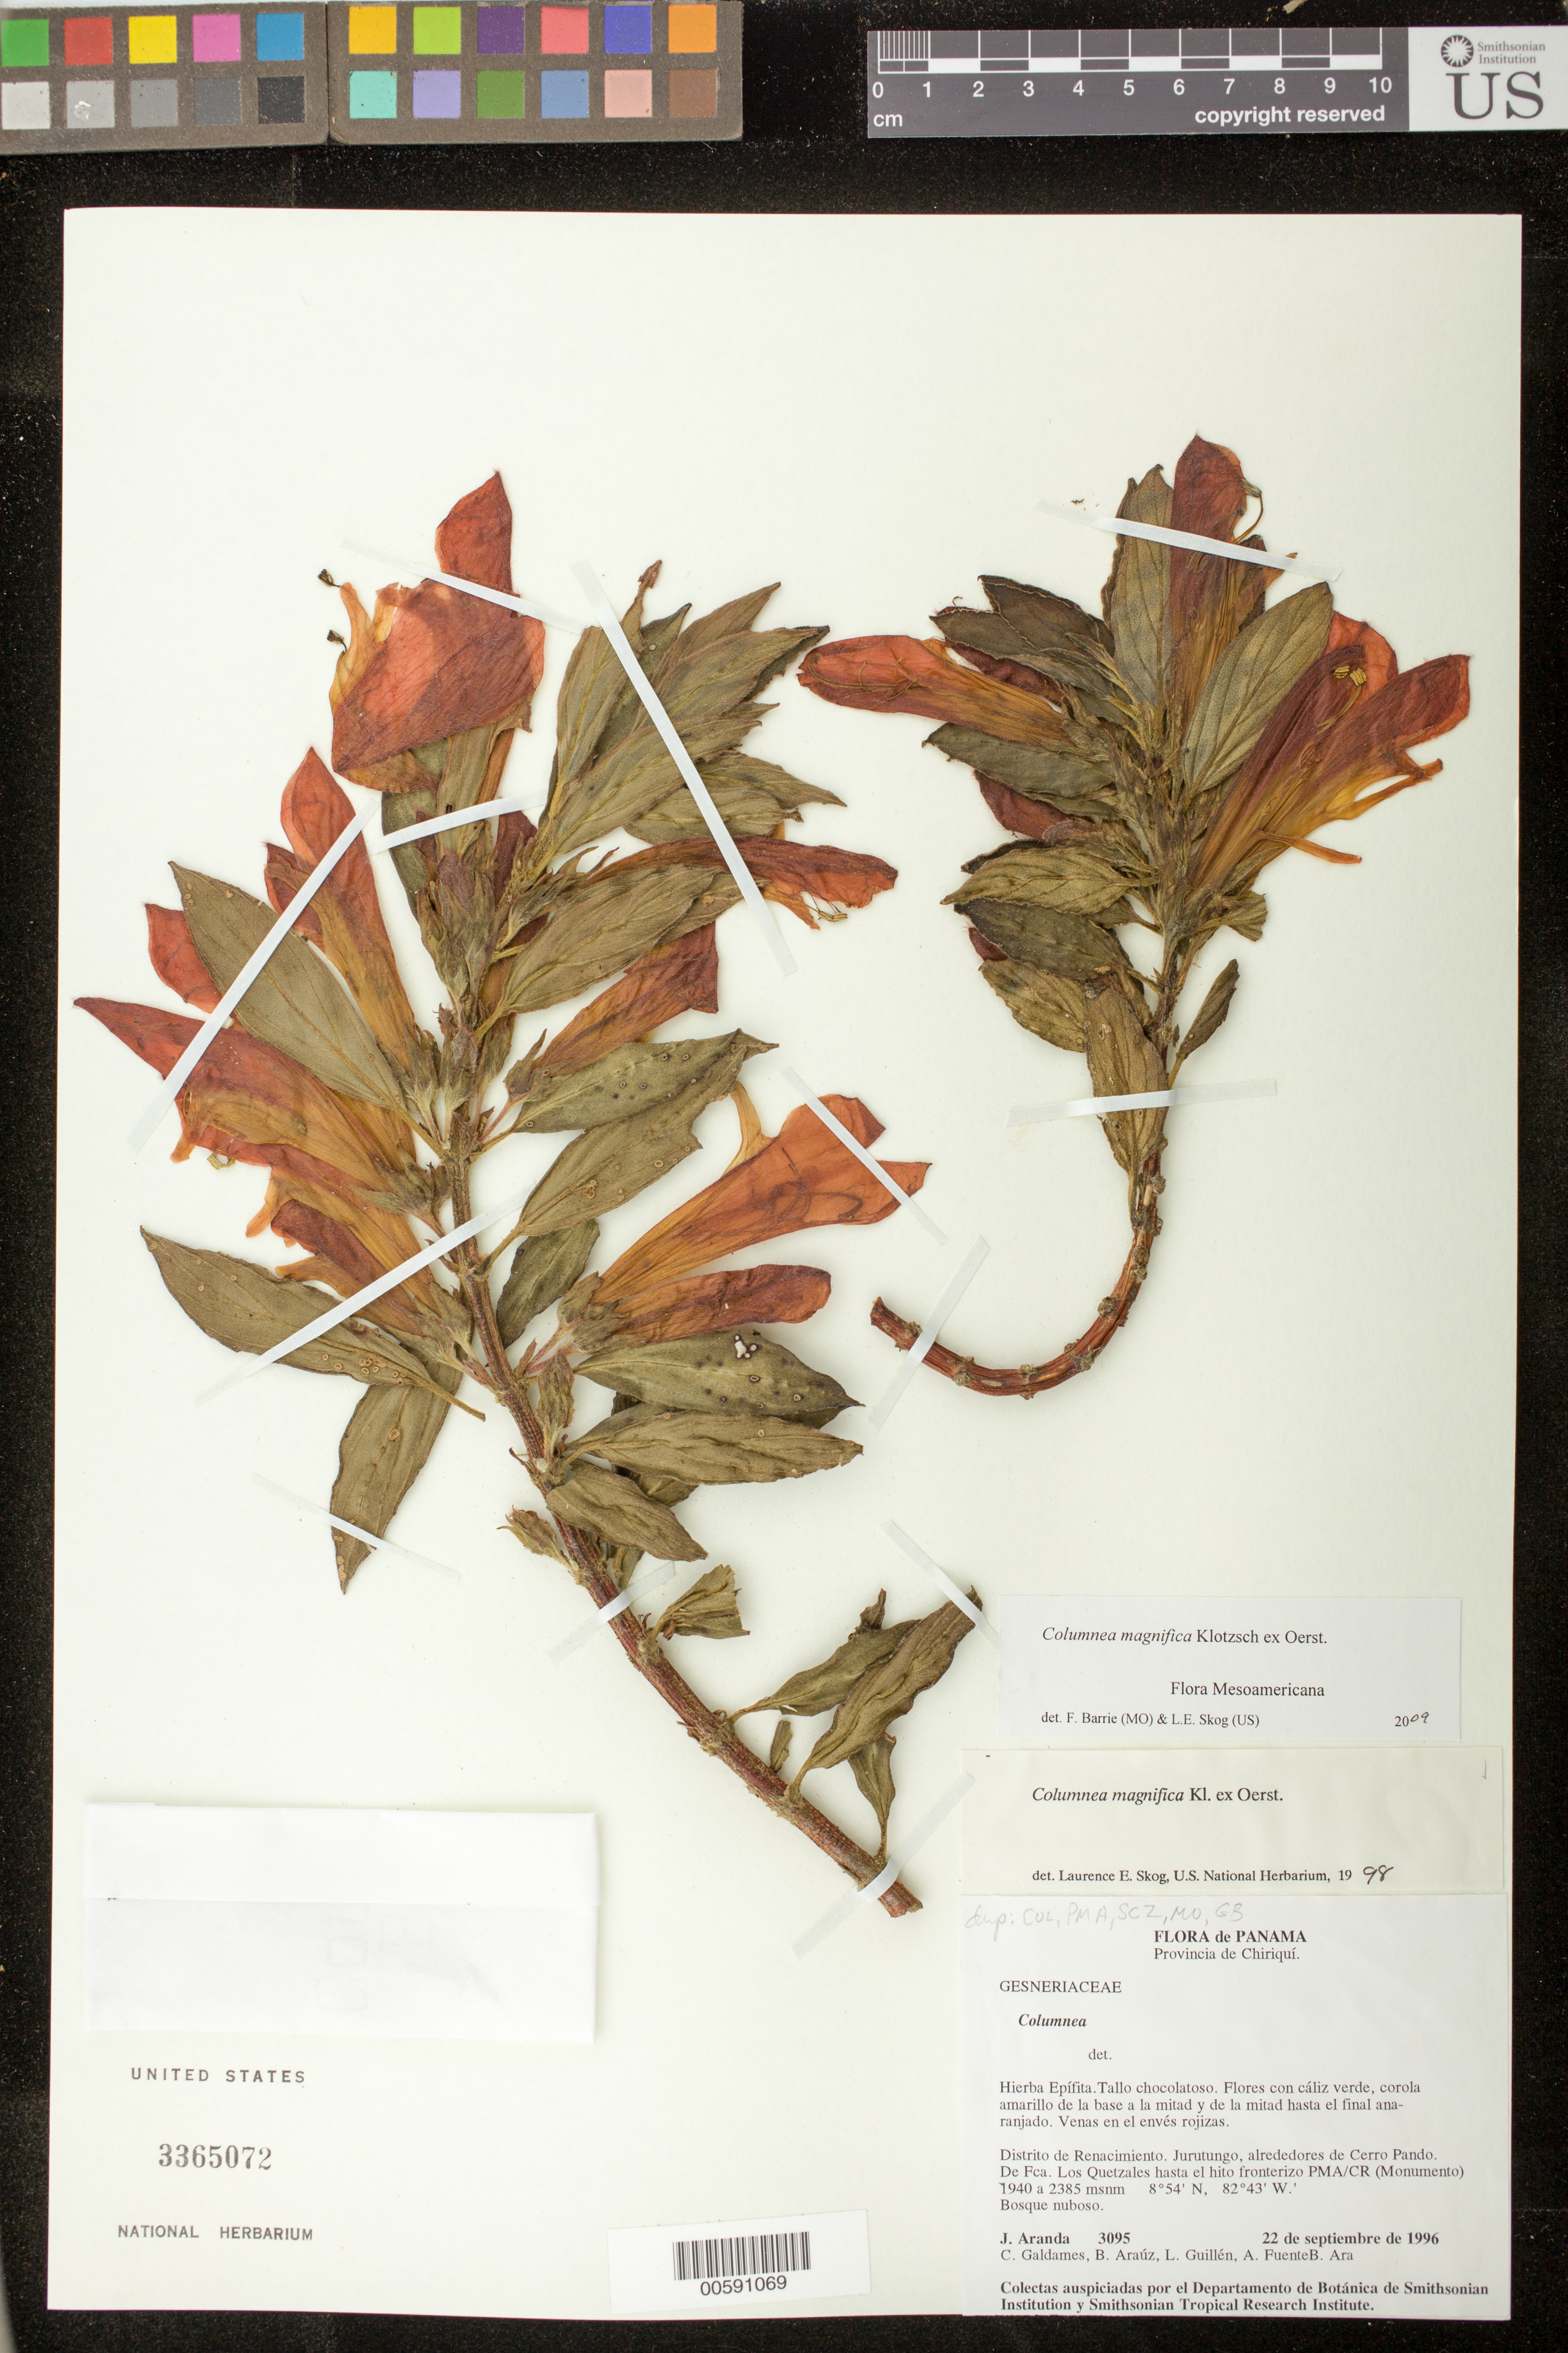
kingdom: Plantae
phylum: Tracheophyta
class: Magnoliopsida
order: Lamiales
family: Gesneriaceae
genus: Columnea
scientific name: Columnea magnifica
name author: Klotzsch ex Oerst.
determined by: Clark, J. L., (SEL), The Marie Selby Botanical Garden (UNITED STATES)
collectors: J. Aranda, C. Galdames, B. Araúz, L. Guillén & A. Fuentes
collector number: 3095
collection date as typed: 22 Sep 1996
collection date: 1996-09-22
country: Panama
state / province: Chiriquí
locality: Distrito de Renacimiento; Jurutungo, alrededores de Cerro Pando; de Fca. Los Quetzales hasta el hito fronterizo PMA/CR (Monumento)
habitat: Bosque nuboso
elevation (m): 1940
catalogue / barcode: US 3365072